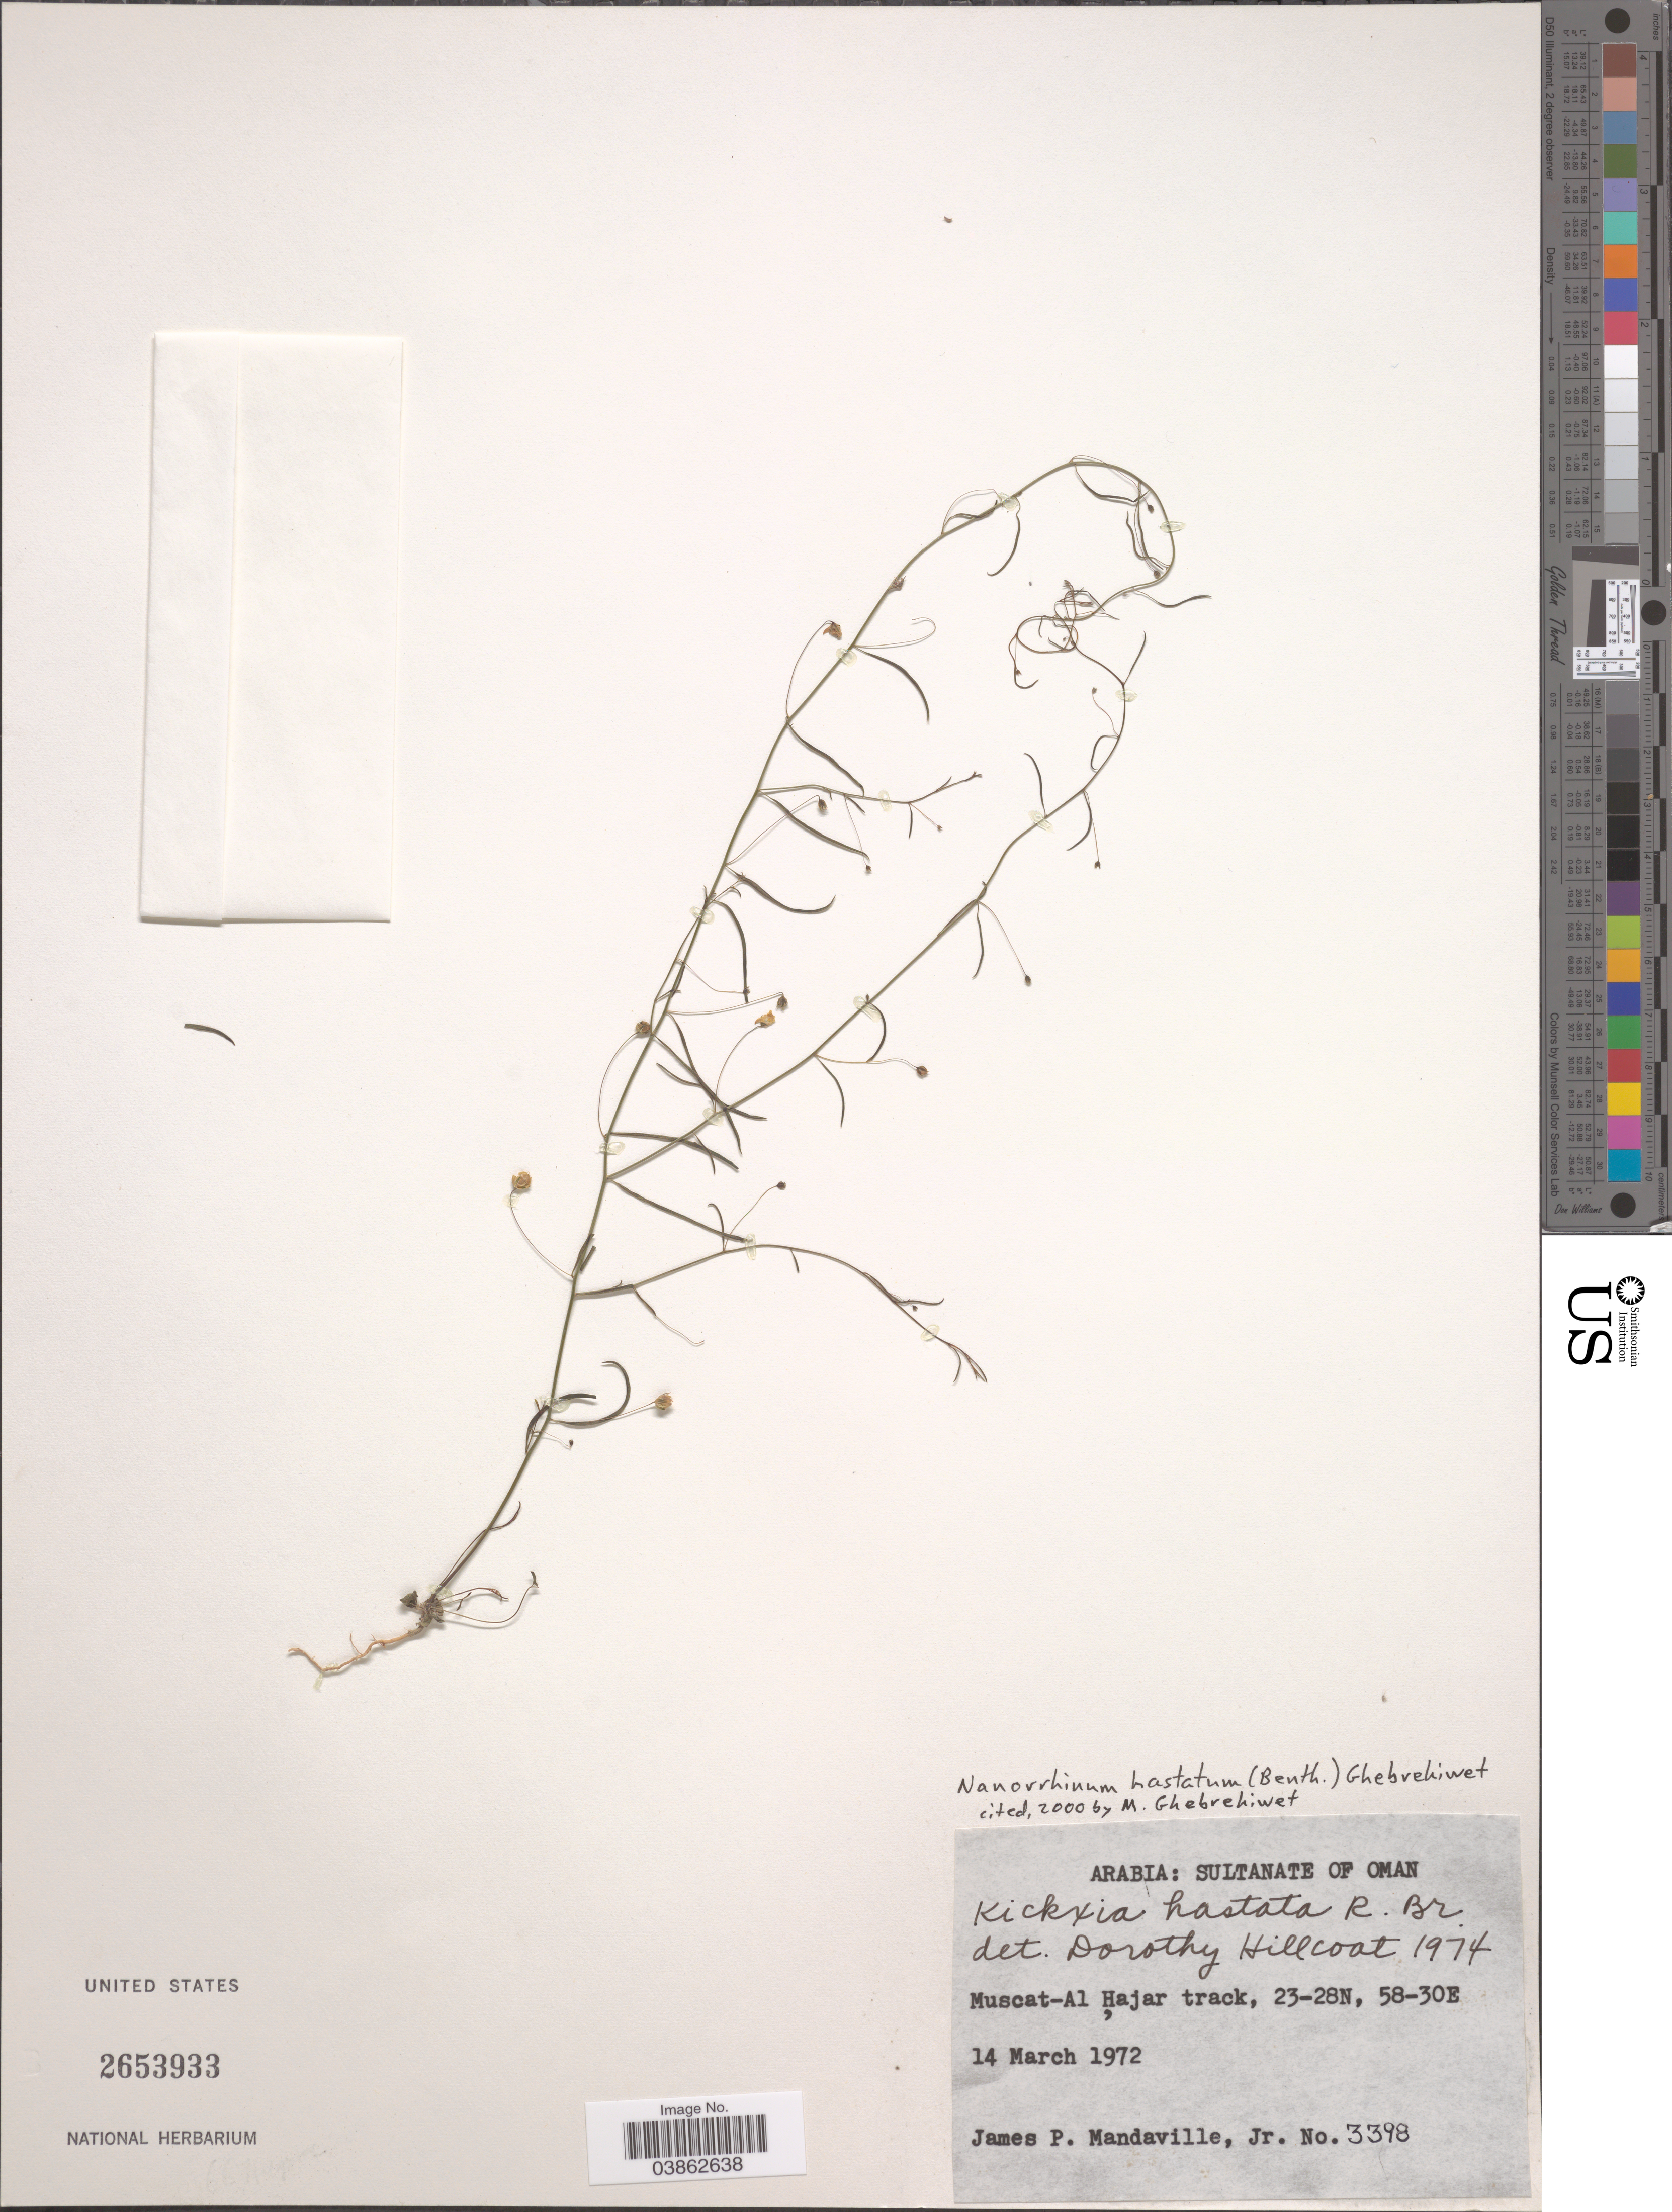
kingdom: Plantae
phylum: Tracheophyta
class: Magnoliopsida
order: Lamiales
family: Plantaginaceae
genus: Nanorrhinum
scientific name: Nanorrhinum hastatum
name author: (R. Br. ex Benth.) Ghebr.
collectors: J. Mandaville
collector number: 3398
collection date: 1972-03-14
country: Oman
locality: Arabia: Sultanate of Oman. Muscat-Al Hajar track.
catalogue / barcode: US 2653933